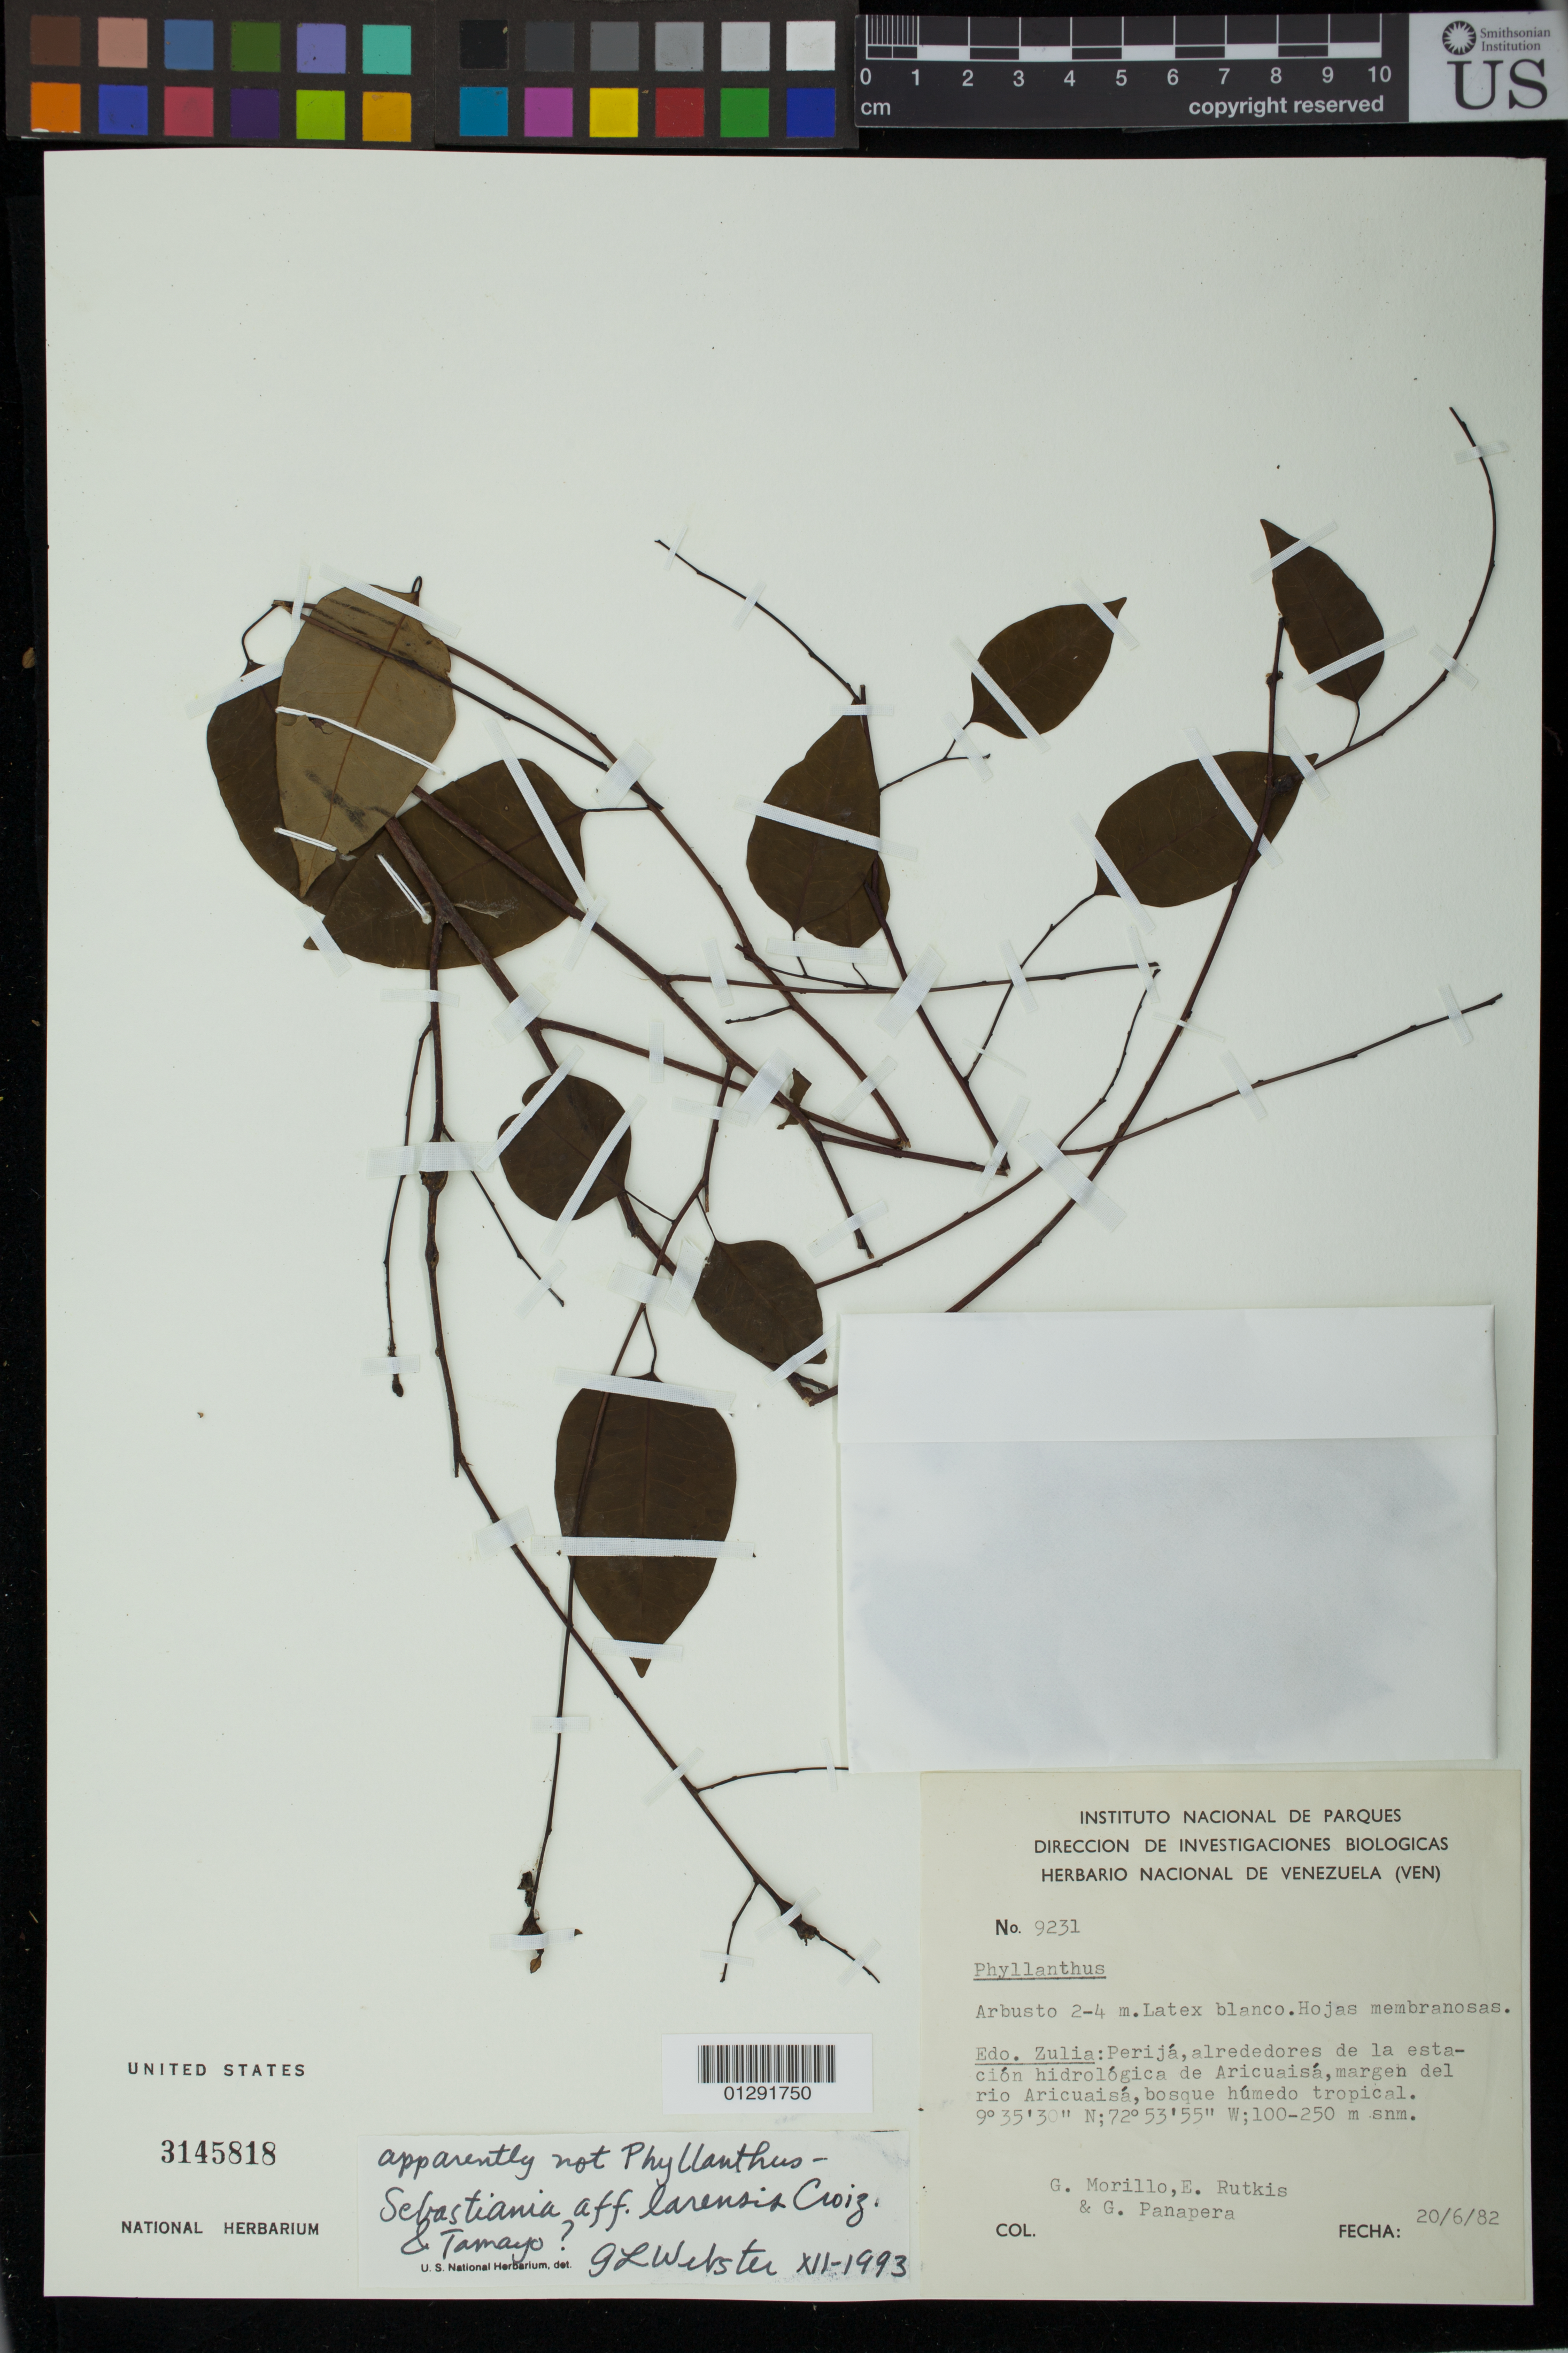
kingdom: Plantae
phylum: Tracheophyta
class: Magnoliopsida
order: Malpighiales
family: Euphorbiaceae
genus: Sebastiania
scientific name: Sebastiania larensis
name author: Croizat & Tamayo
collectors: G. Morillo, E. Rutkis & G. Panapera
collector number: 9231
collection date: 1982-06-20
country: Venezuela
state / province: Zulia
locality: Perija, alrededores de la estacion hidrologica de Aricuaisá, margen del rio Aricuaisá, bosque humedo tropical.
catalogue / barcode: US 3145818